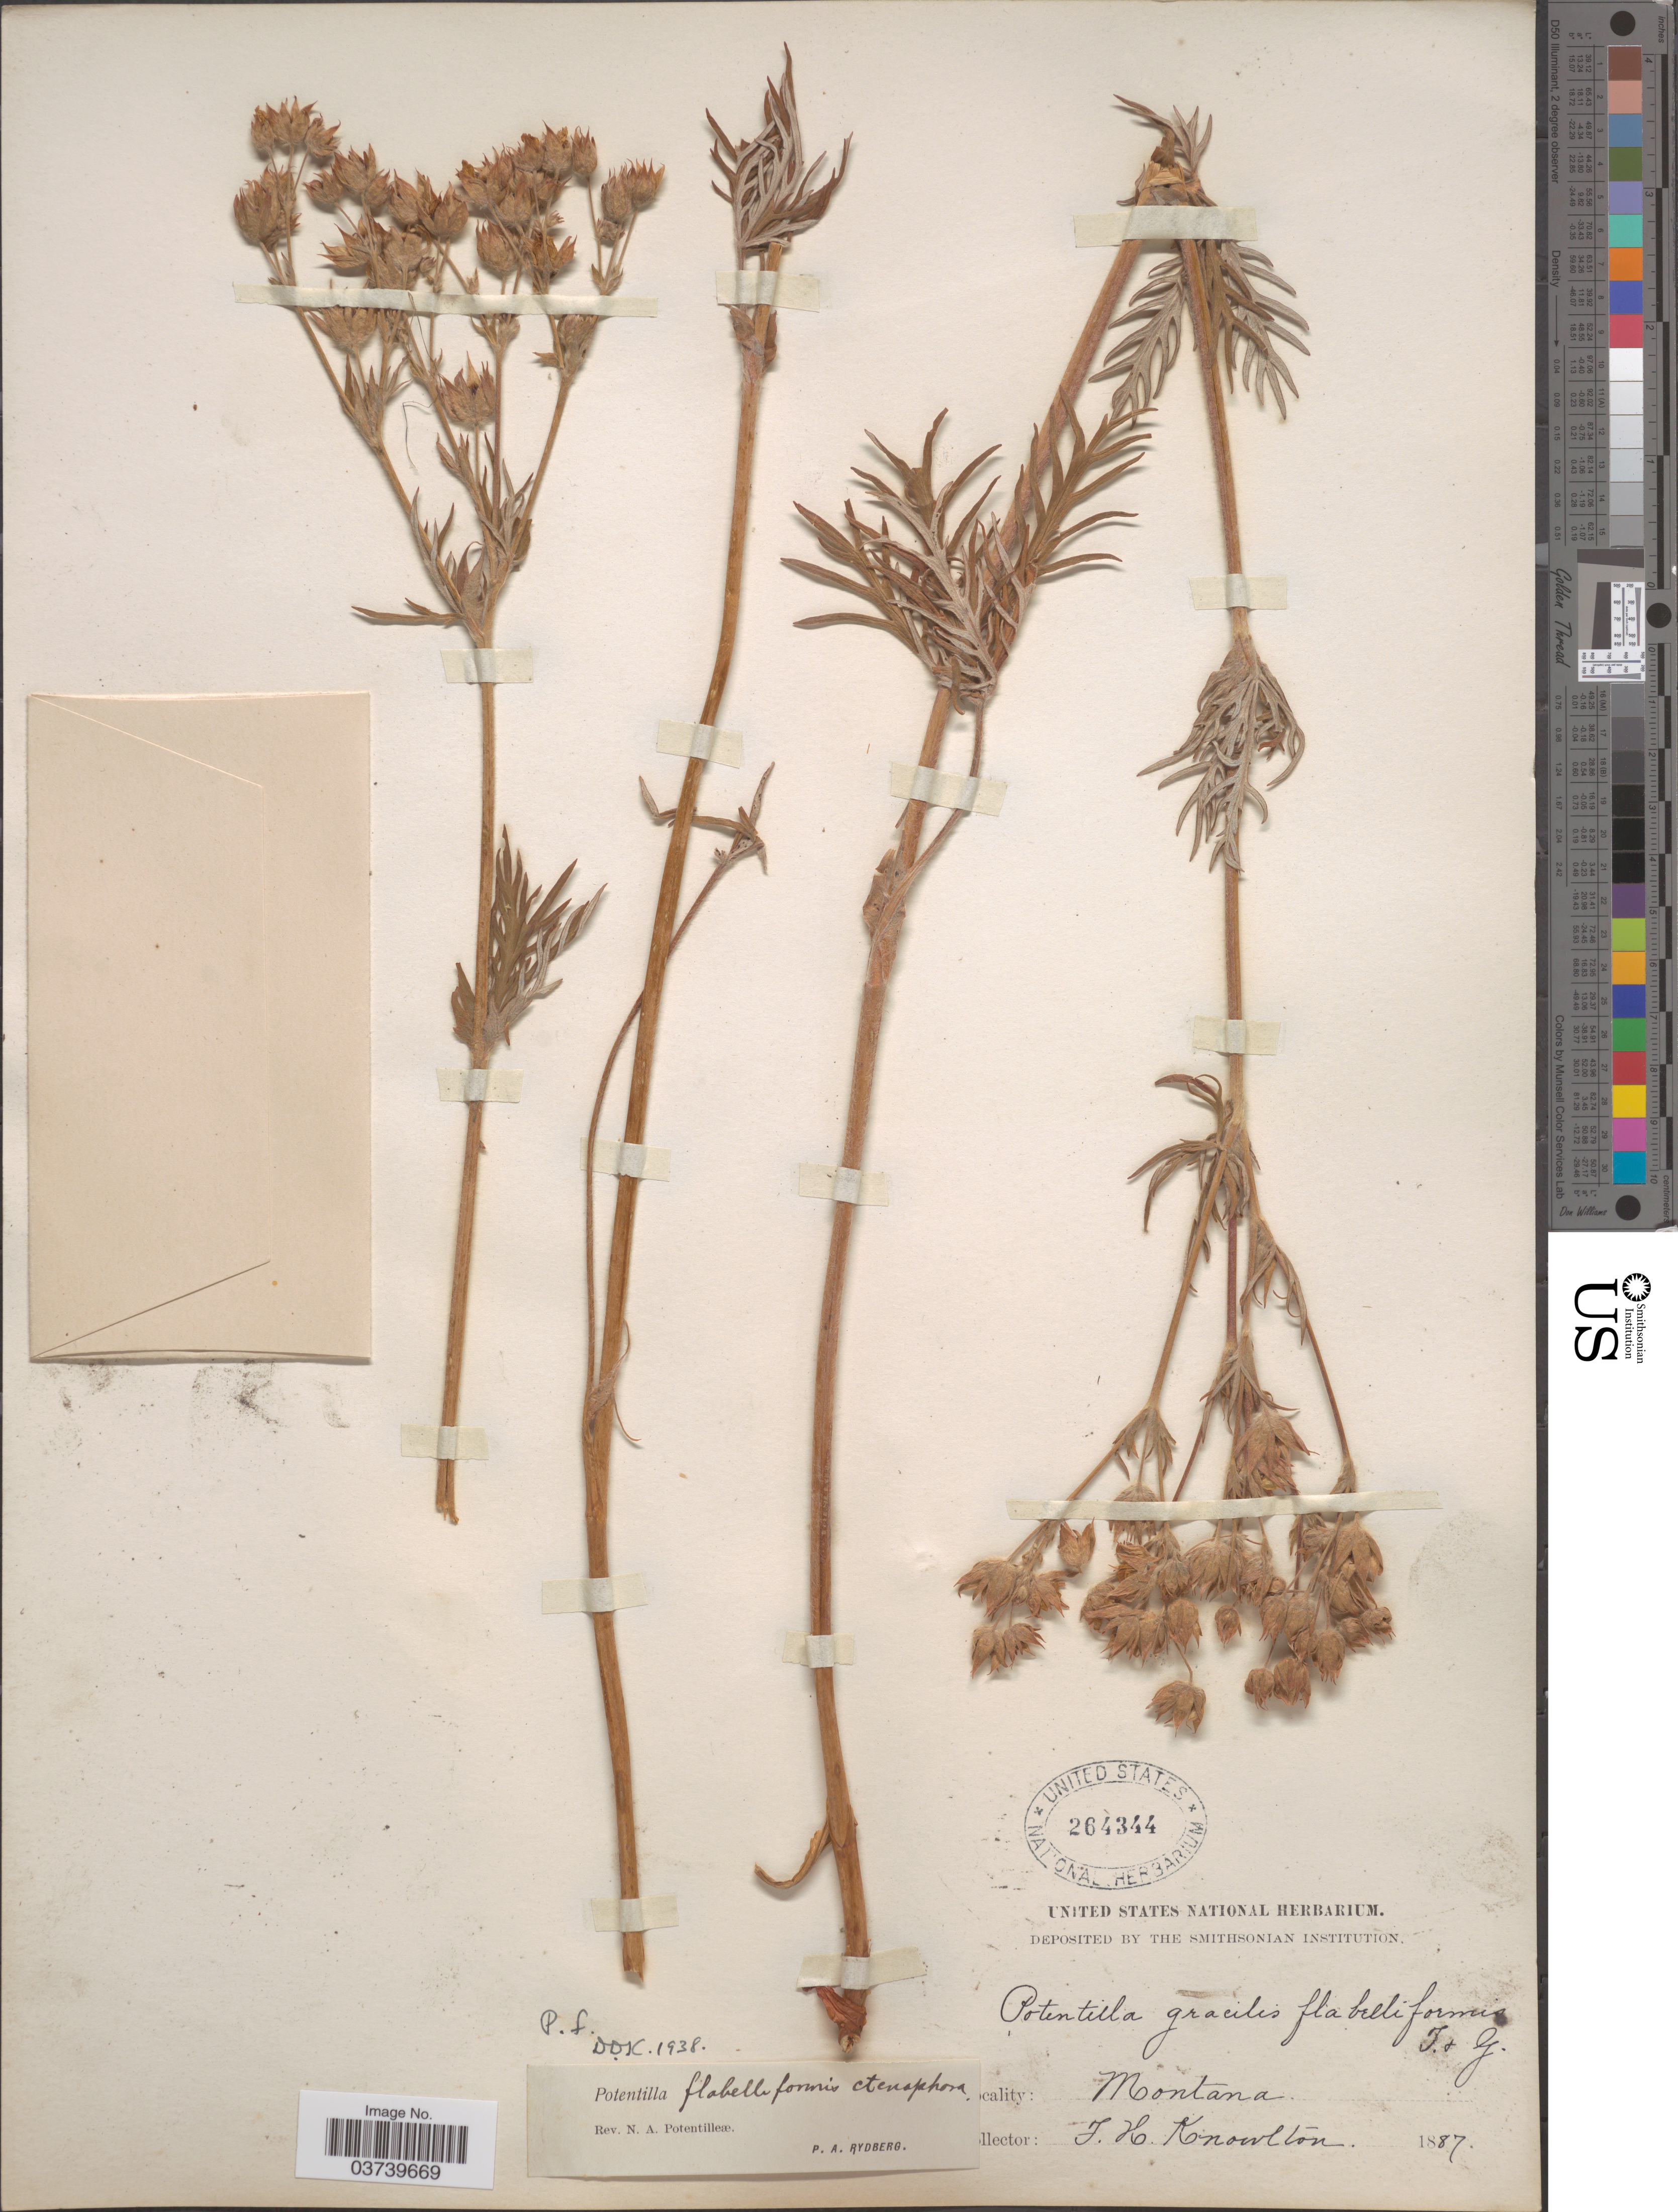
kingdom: Plantae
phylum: Tracheophyta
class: Magnoliopsida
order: Rosales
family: Rosaceae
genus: Potentilla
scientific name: Potentilla gracilis var. flabelliformis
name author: (Lehm.) Nutt.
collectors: F. H. Knowlton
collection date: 1887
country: United States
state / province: Montana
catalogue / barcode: US 264344